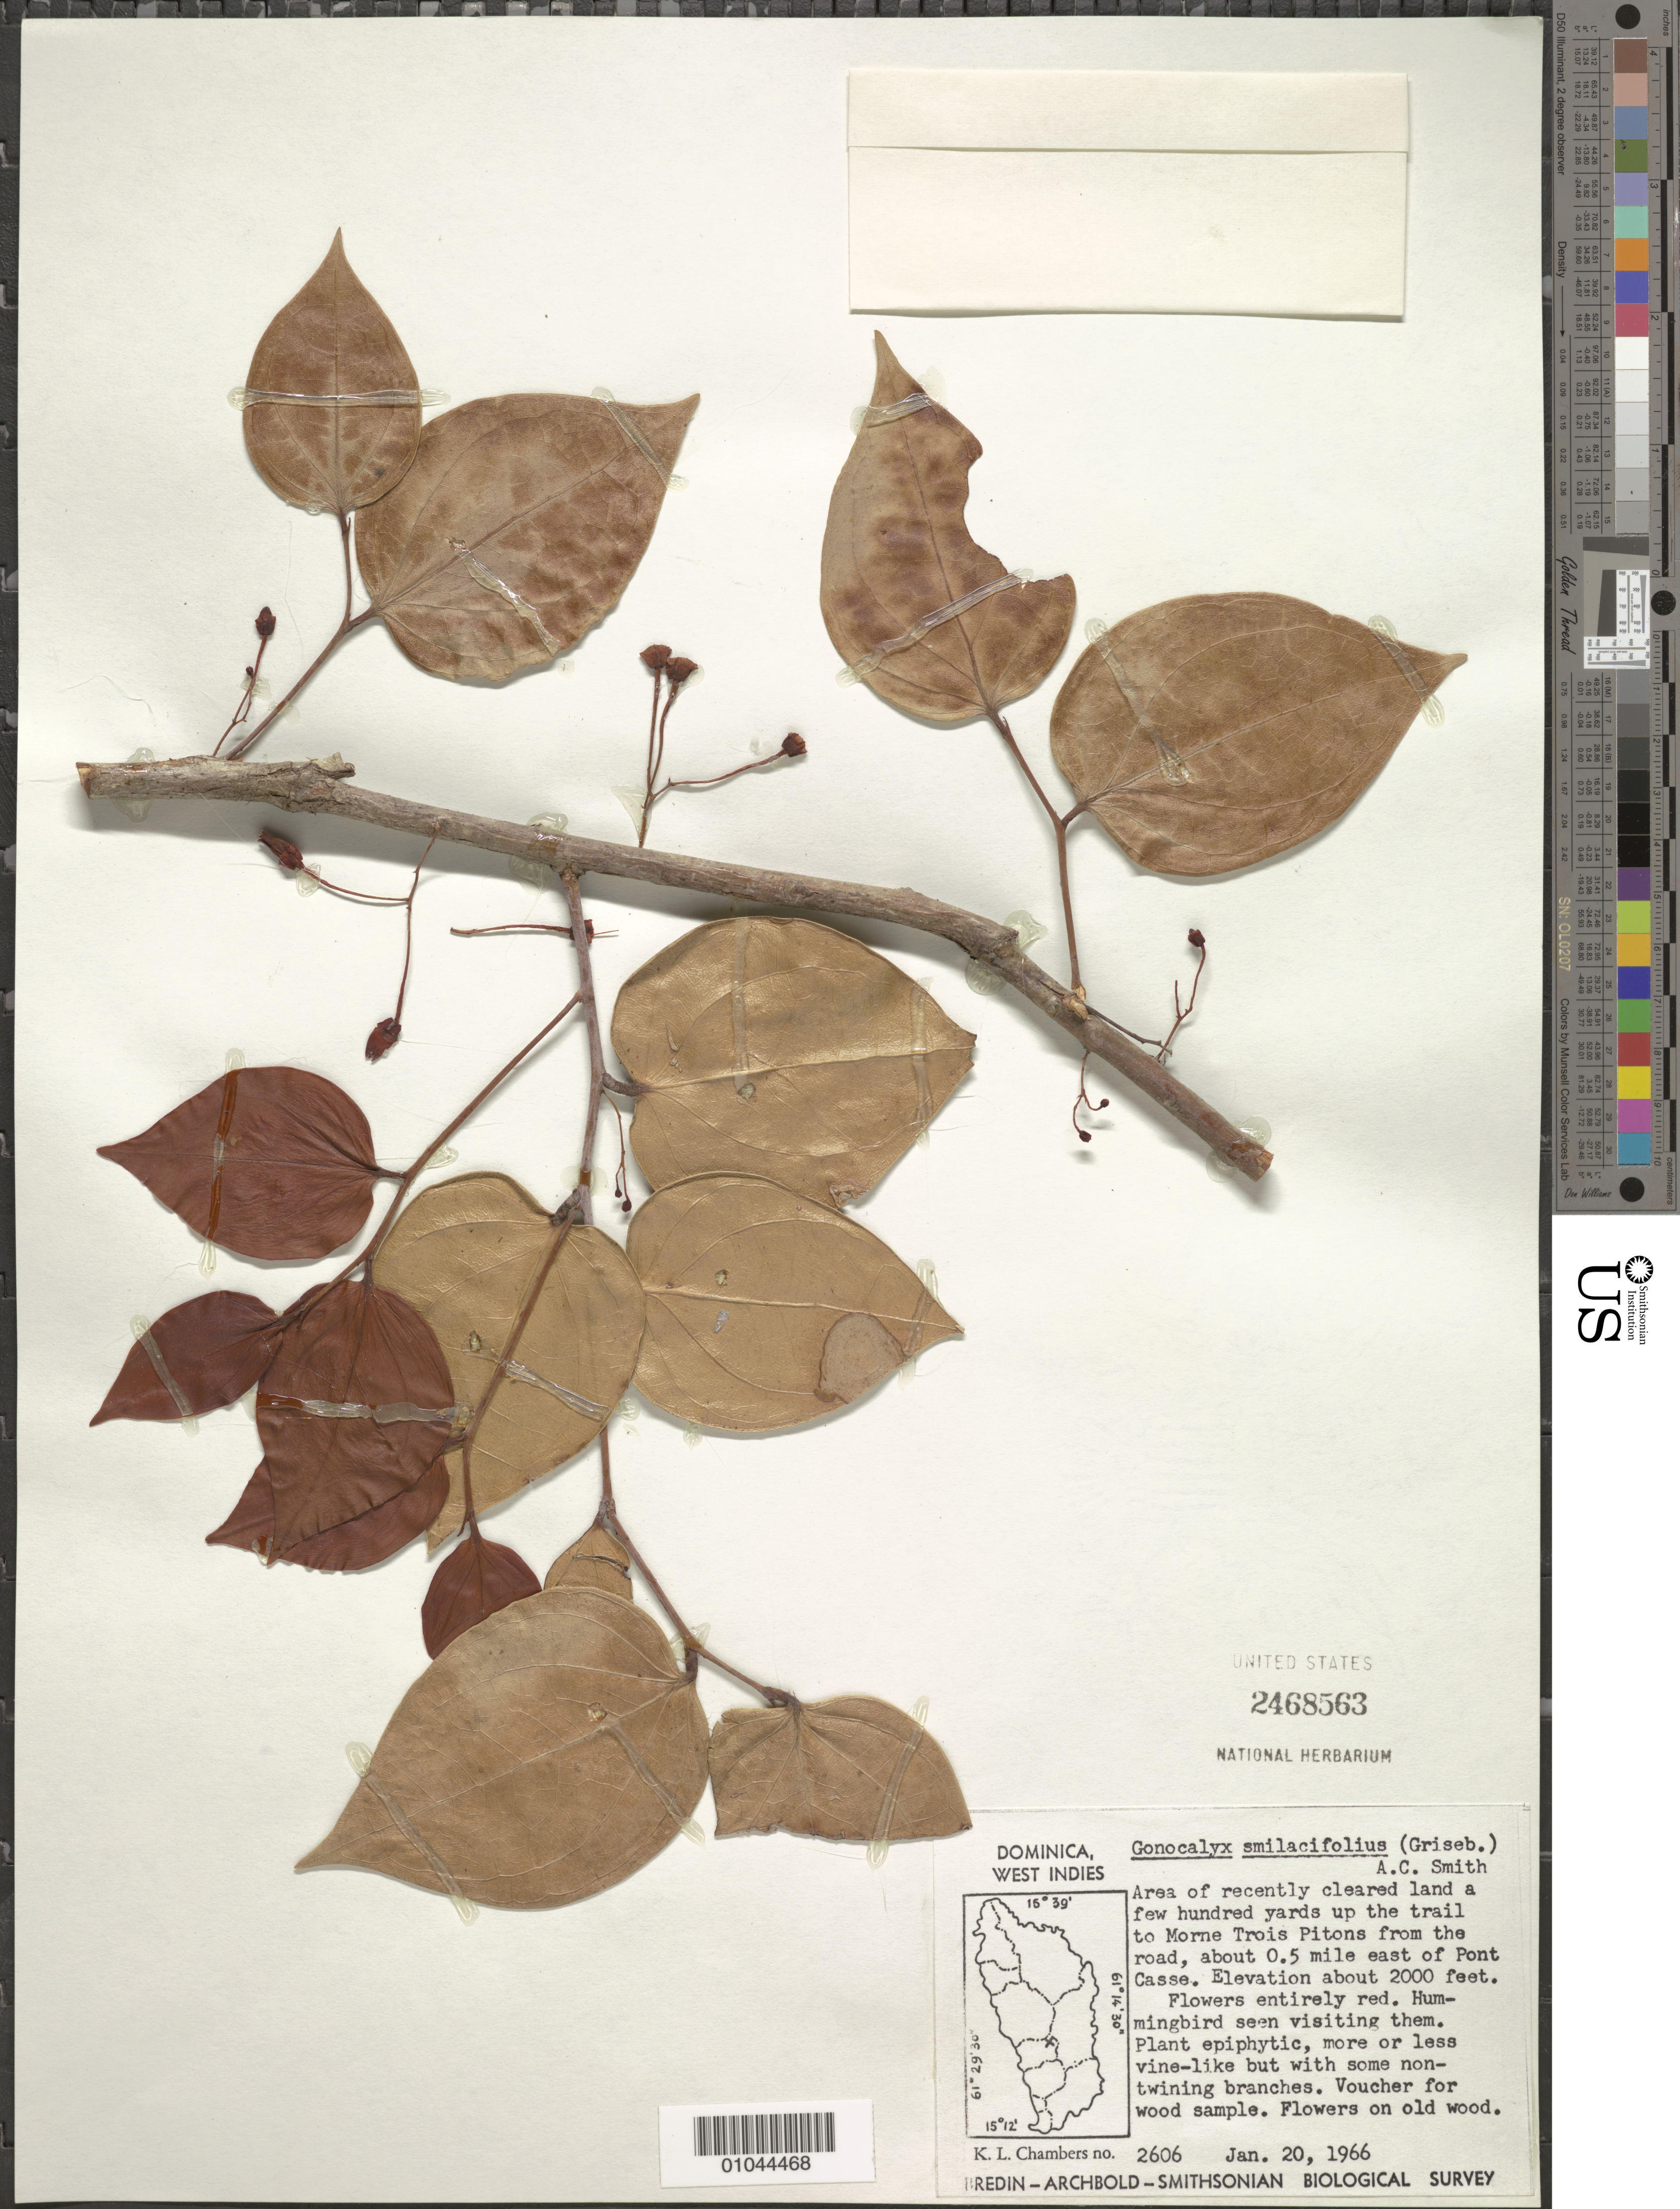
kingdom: Plantae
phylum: Tracheophyta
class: Magnoliopsida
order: Ericales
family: Ericaceae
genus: Gonocalyx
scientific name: Gonocalyx smilacifolius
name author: (Griseb.) A.C. Sm.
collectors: K. L. Chambers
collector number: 2606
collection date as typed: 20 Jan 1966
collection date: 1966-01-20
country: Dominica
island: Dominica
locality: Area of recently cleared land a few hundred yards up the trail to Morne Trois Pitons from the road, about 0.5 mile east of Pont Casse.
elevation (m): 610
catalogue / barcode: US 2468563